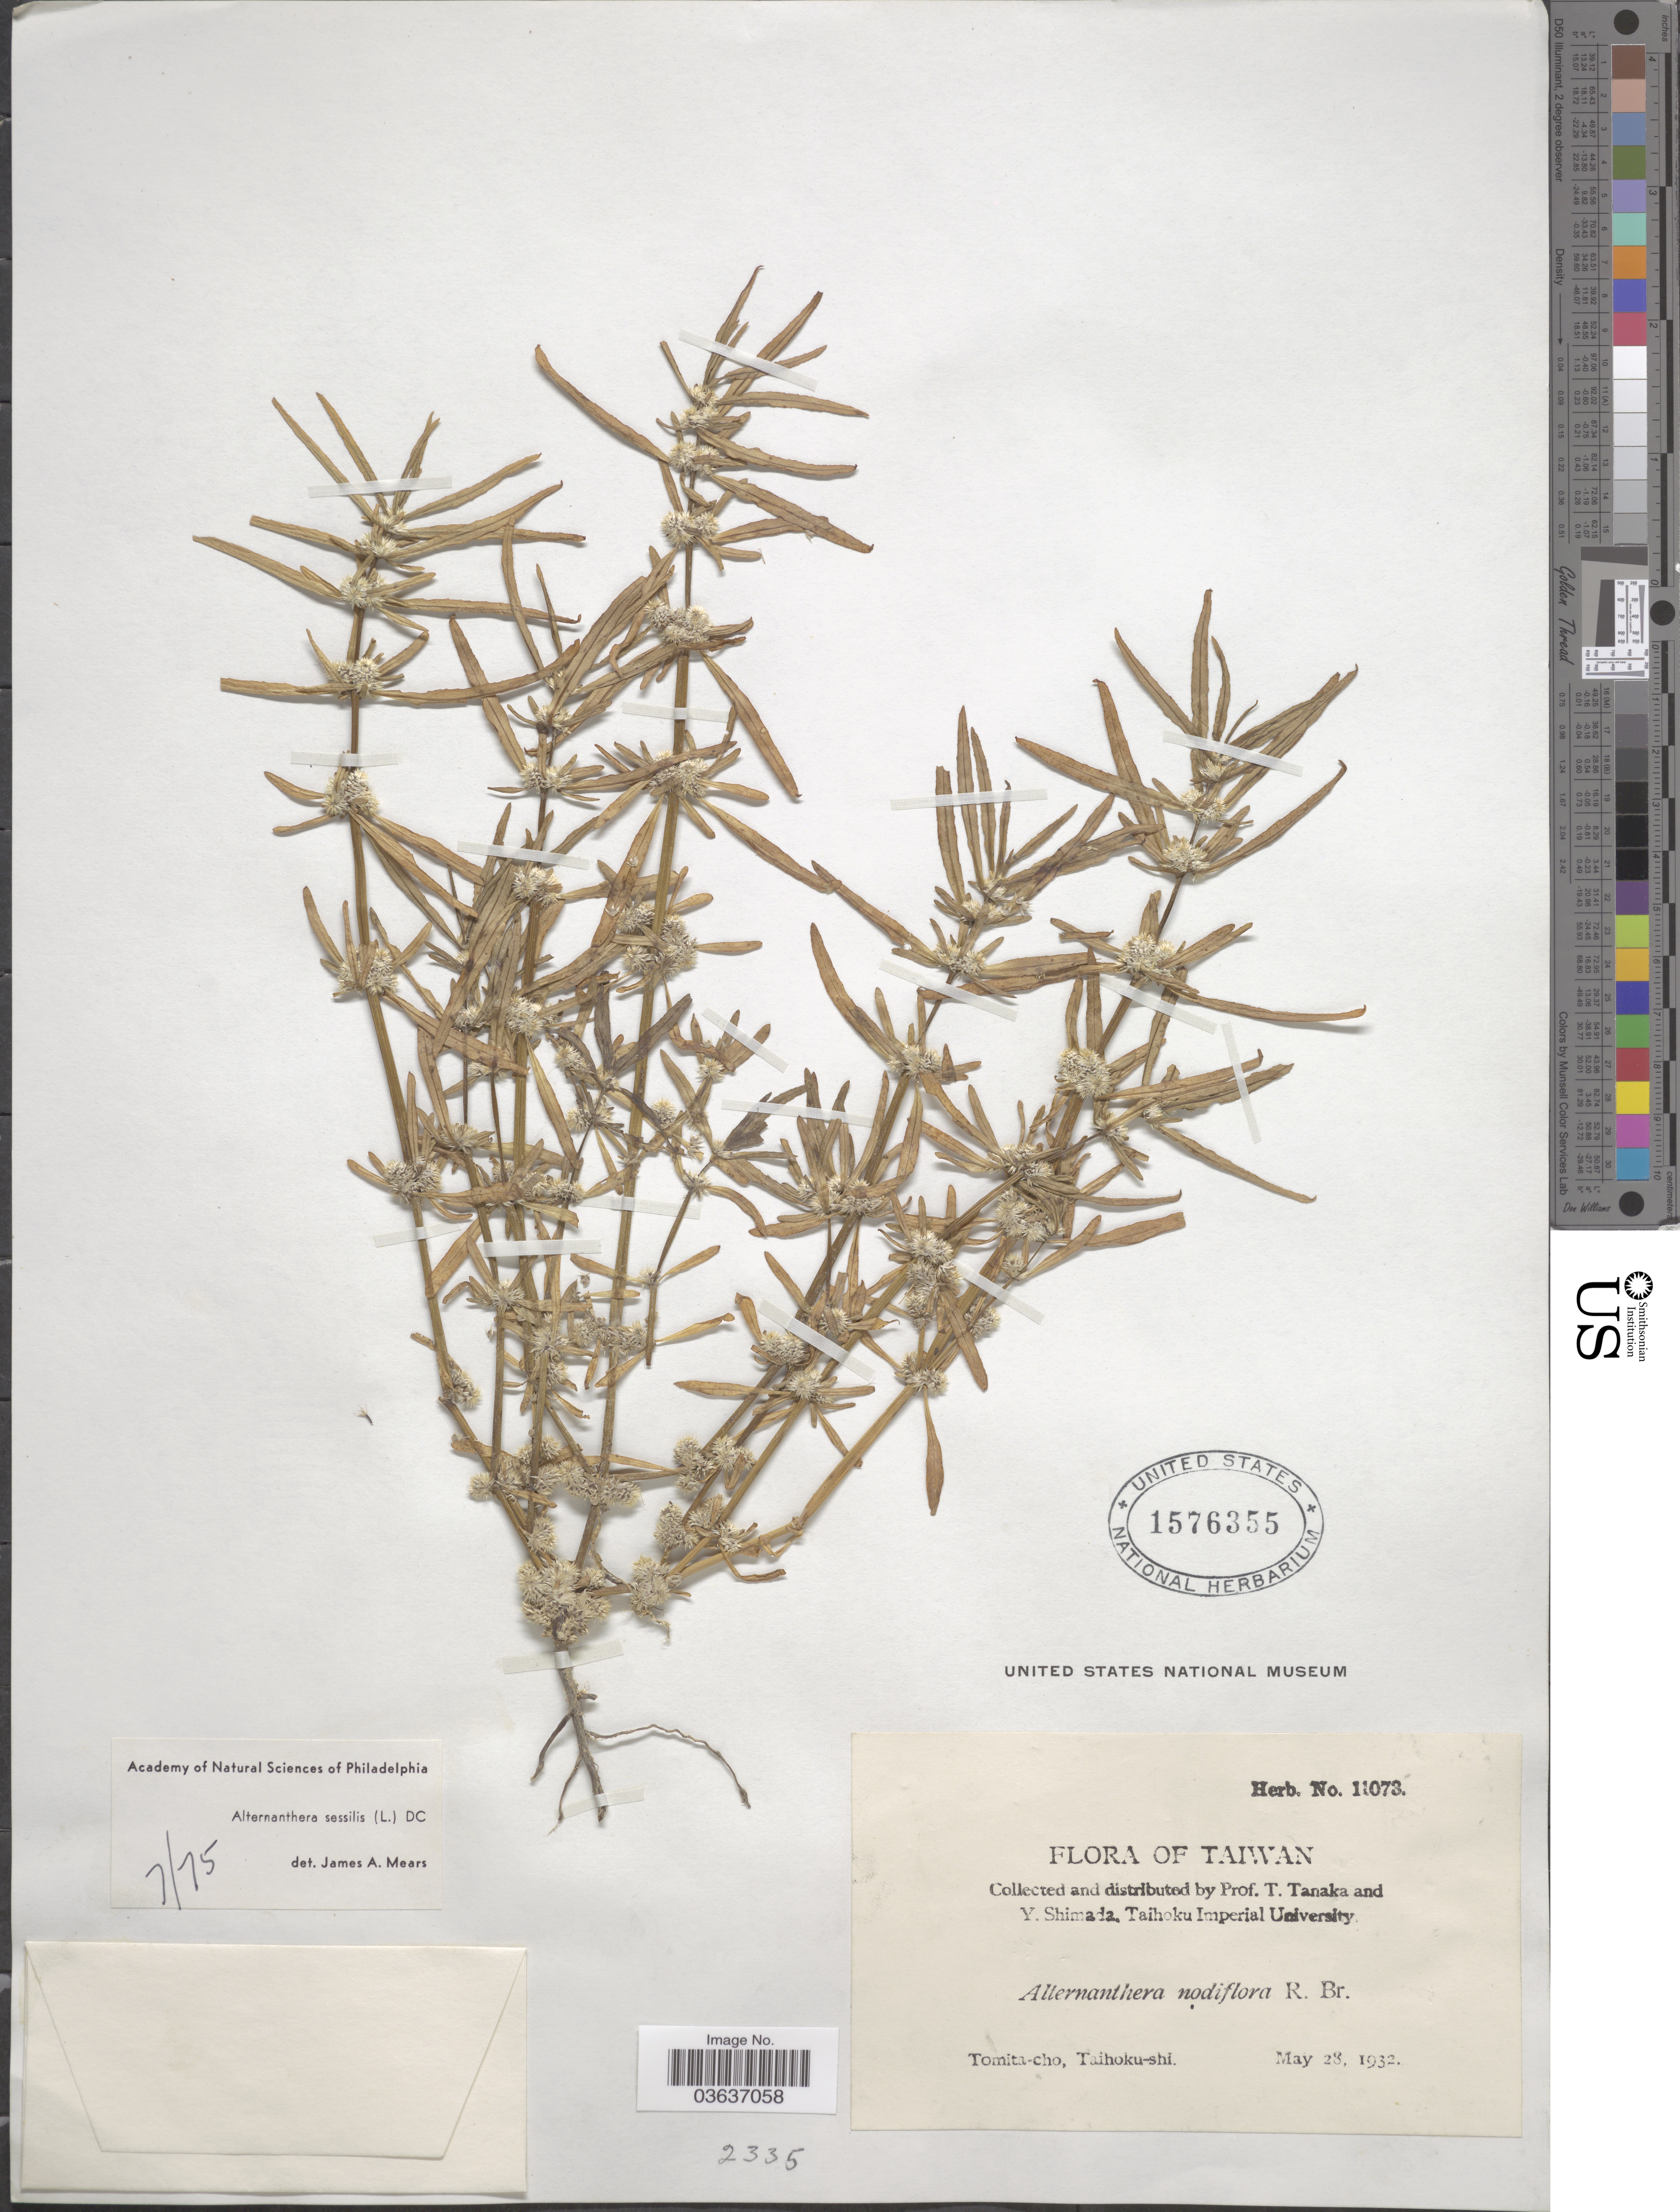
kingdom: Plantae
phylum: Tracheophyta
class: Magnoliopsida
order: Caryophyllales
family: Amaranthaceae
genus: Alternanthera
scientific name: Alternanthera sessilis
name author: (L.) DC.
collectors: T. Tanaka & Y. Shimada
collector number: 11073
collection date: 1932-05-28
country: Taiwan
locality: Tomita-cho, Taihoku-shi.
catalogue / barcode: US 1576355